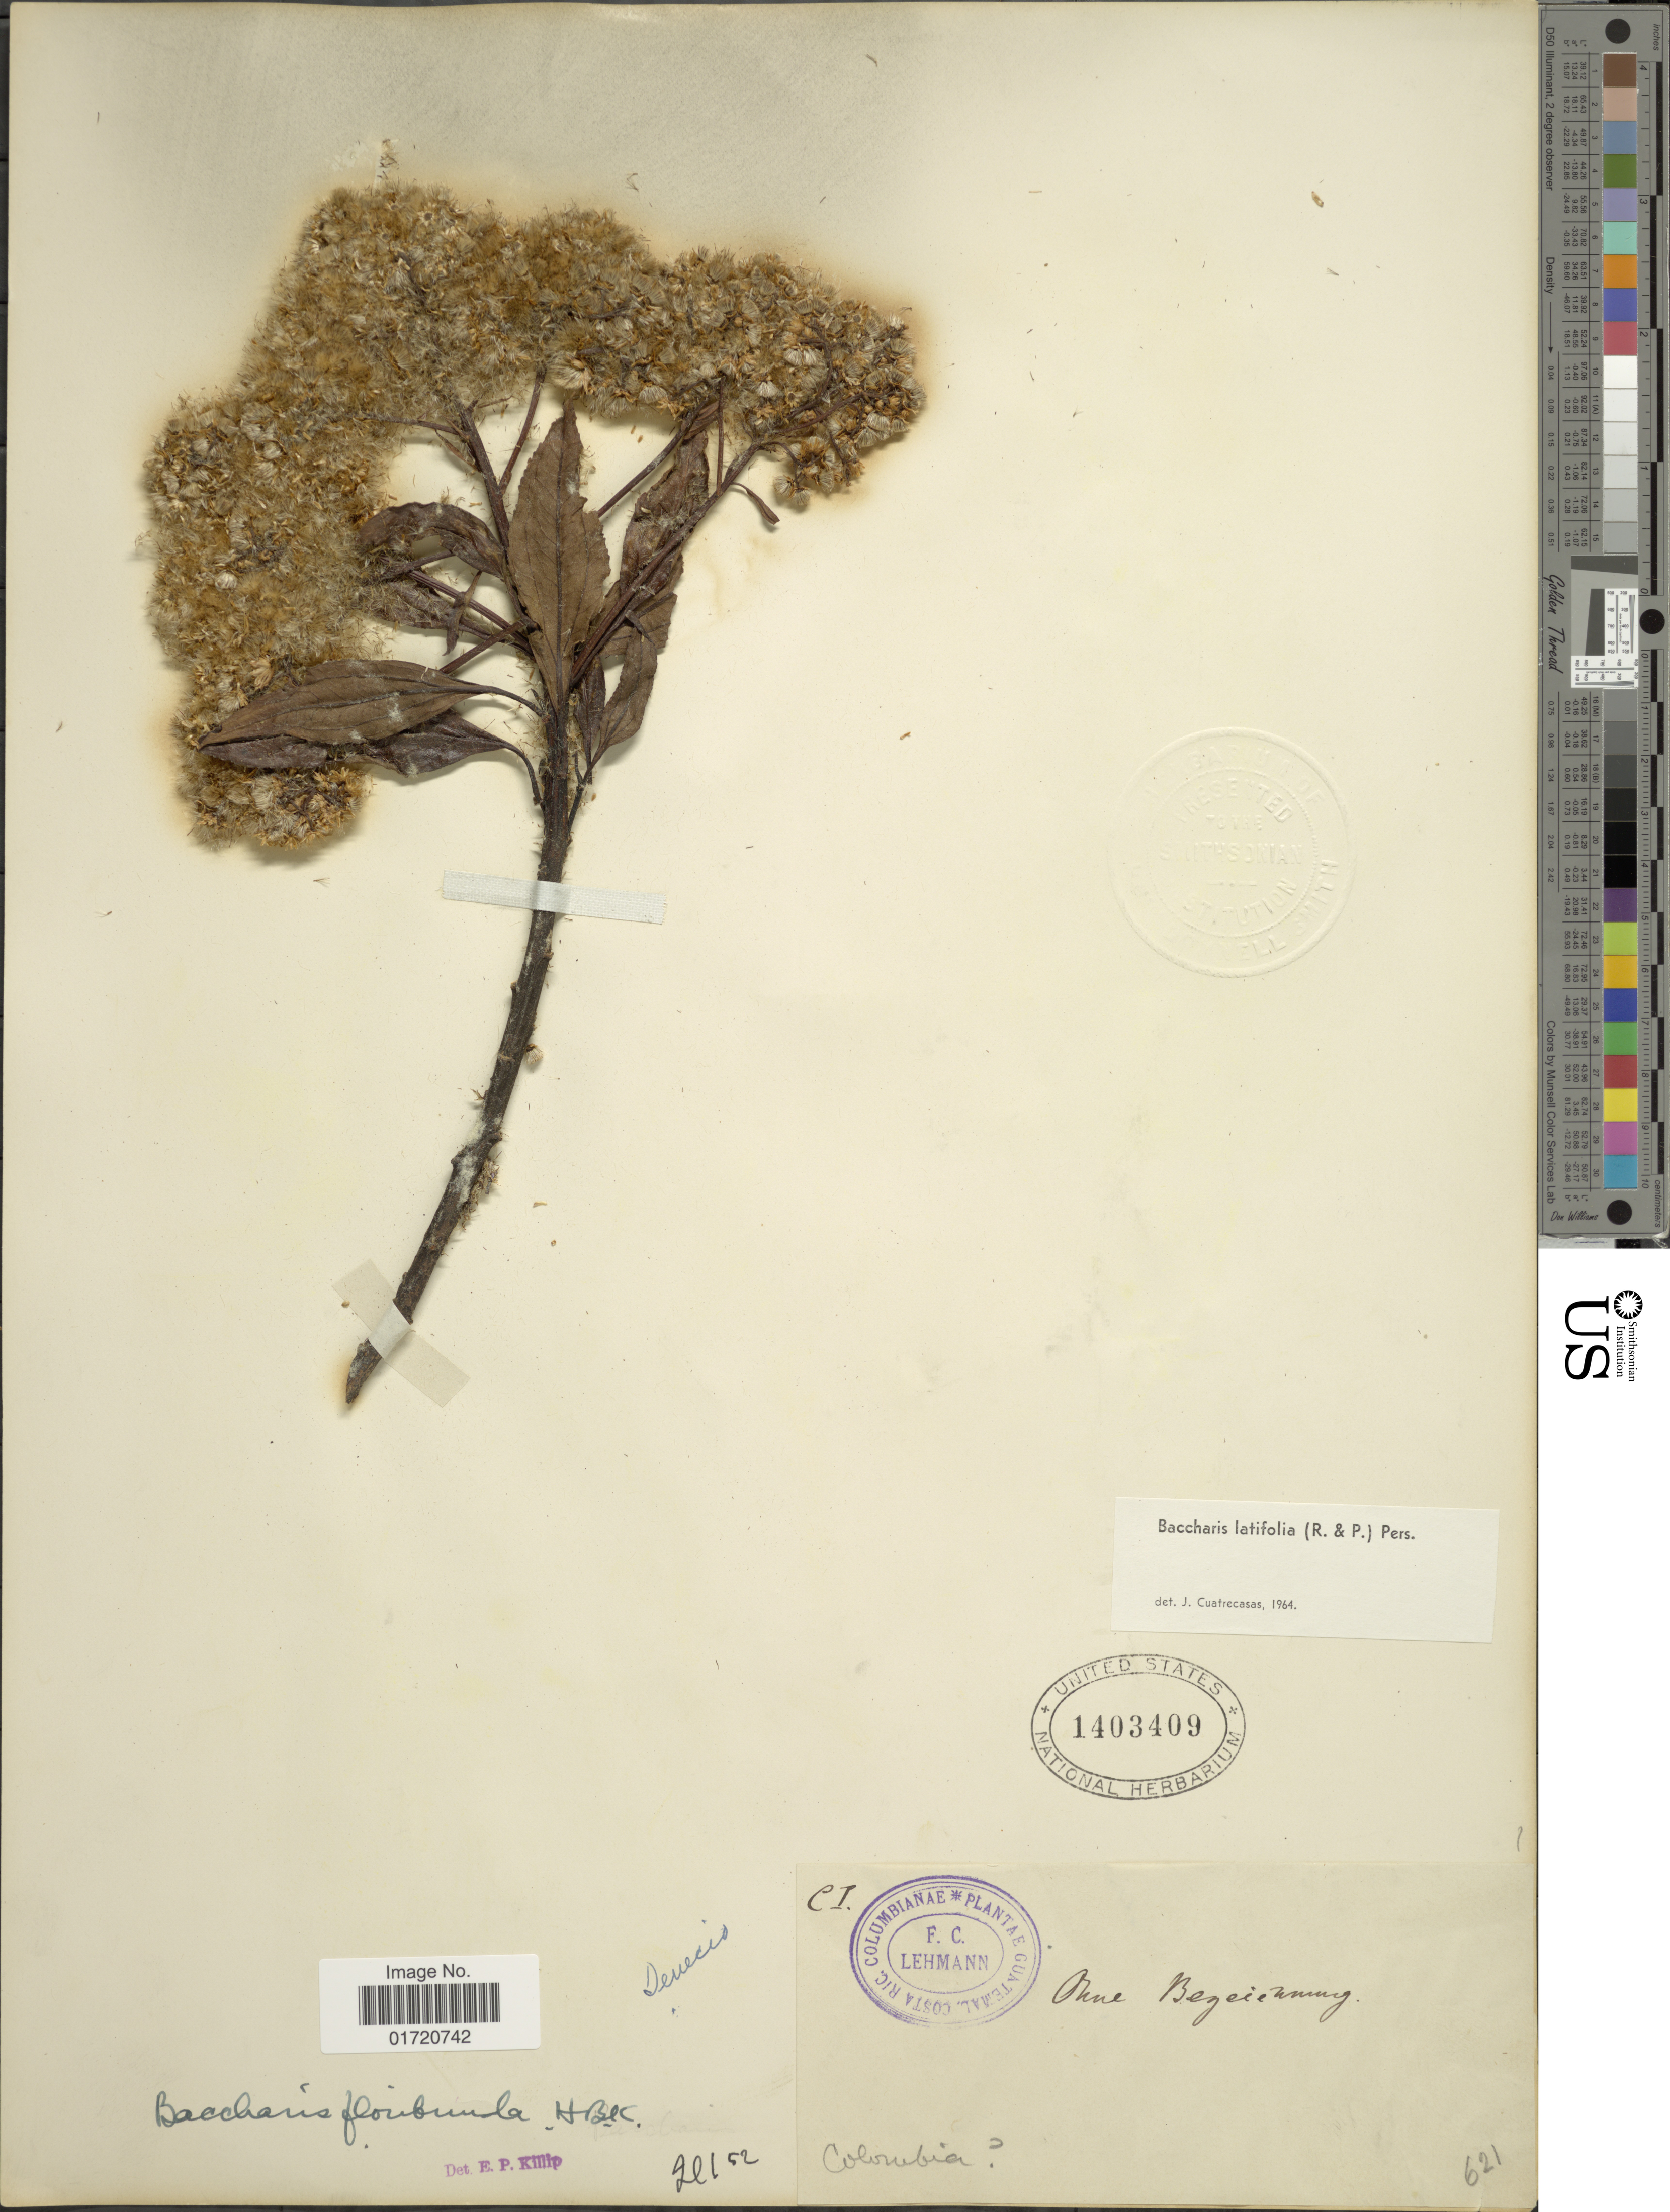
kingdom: Plantae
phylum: Tracheophyta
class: Magnoliopsida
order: Asterales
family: Asteraceae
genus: Baccharis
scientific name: Baccharis latifolia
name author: (Ruiz & Pav.) Pers.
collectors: F. C. Lehmann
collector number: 621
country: Colombia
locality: Ohne Bezeichnung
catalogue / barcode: US 1403409